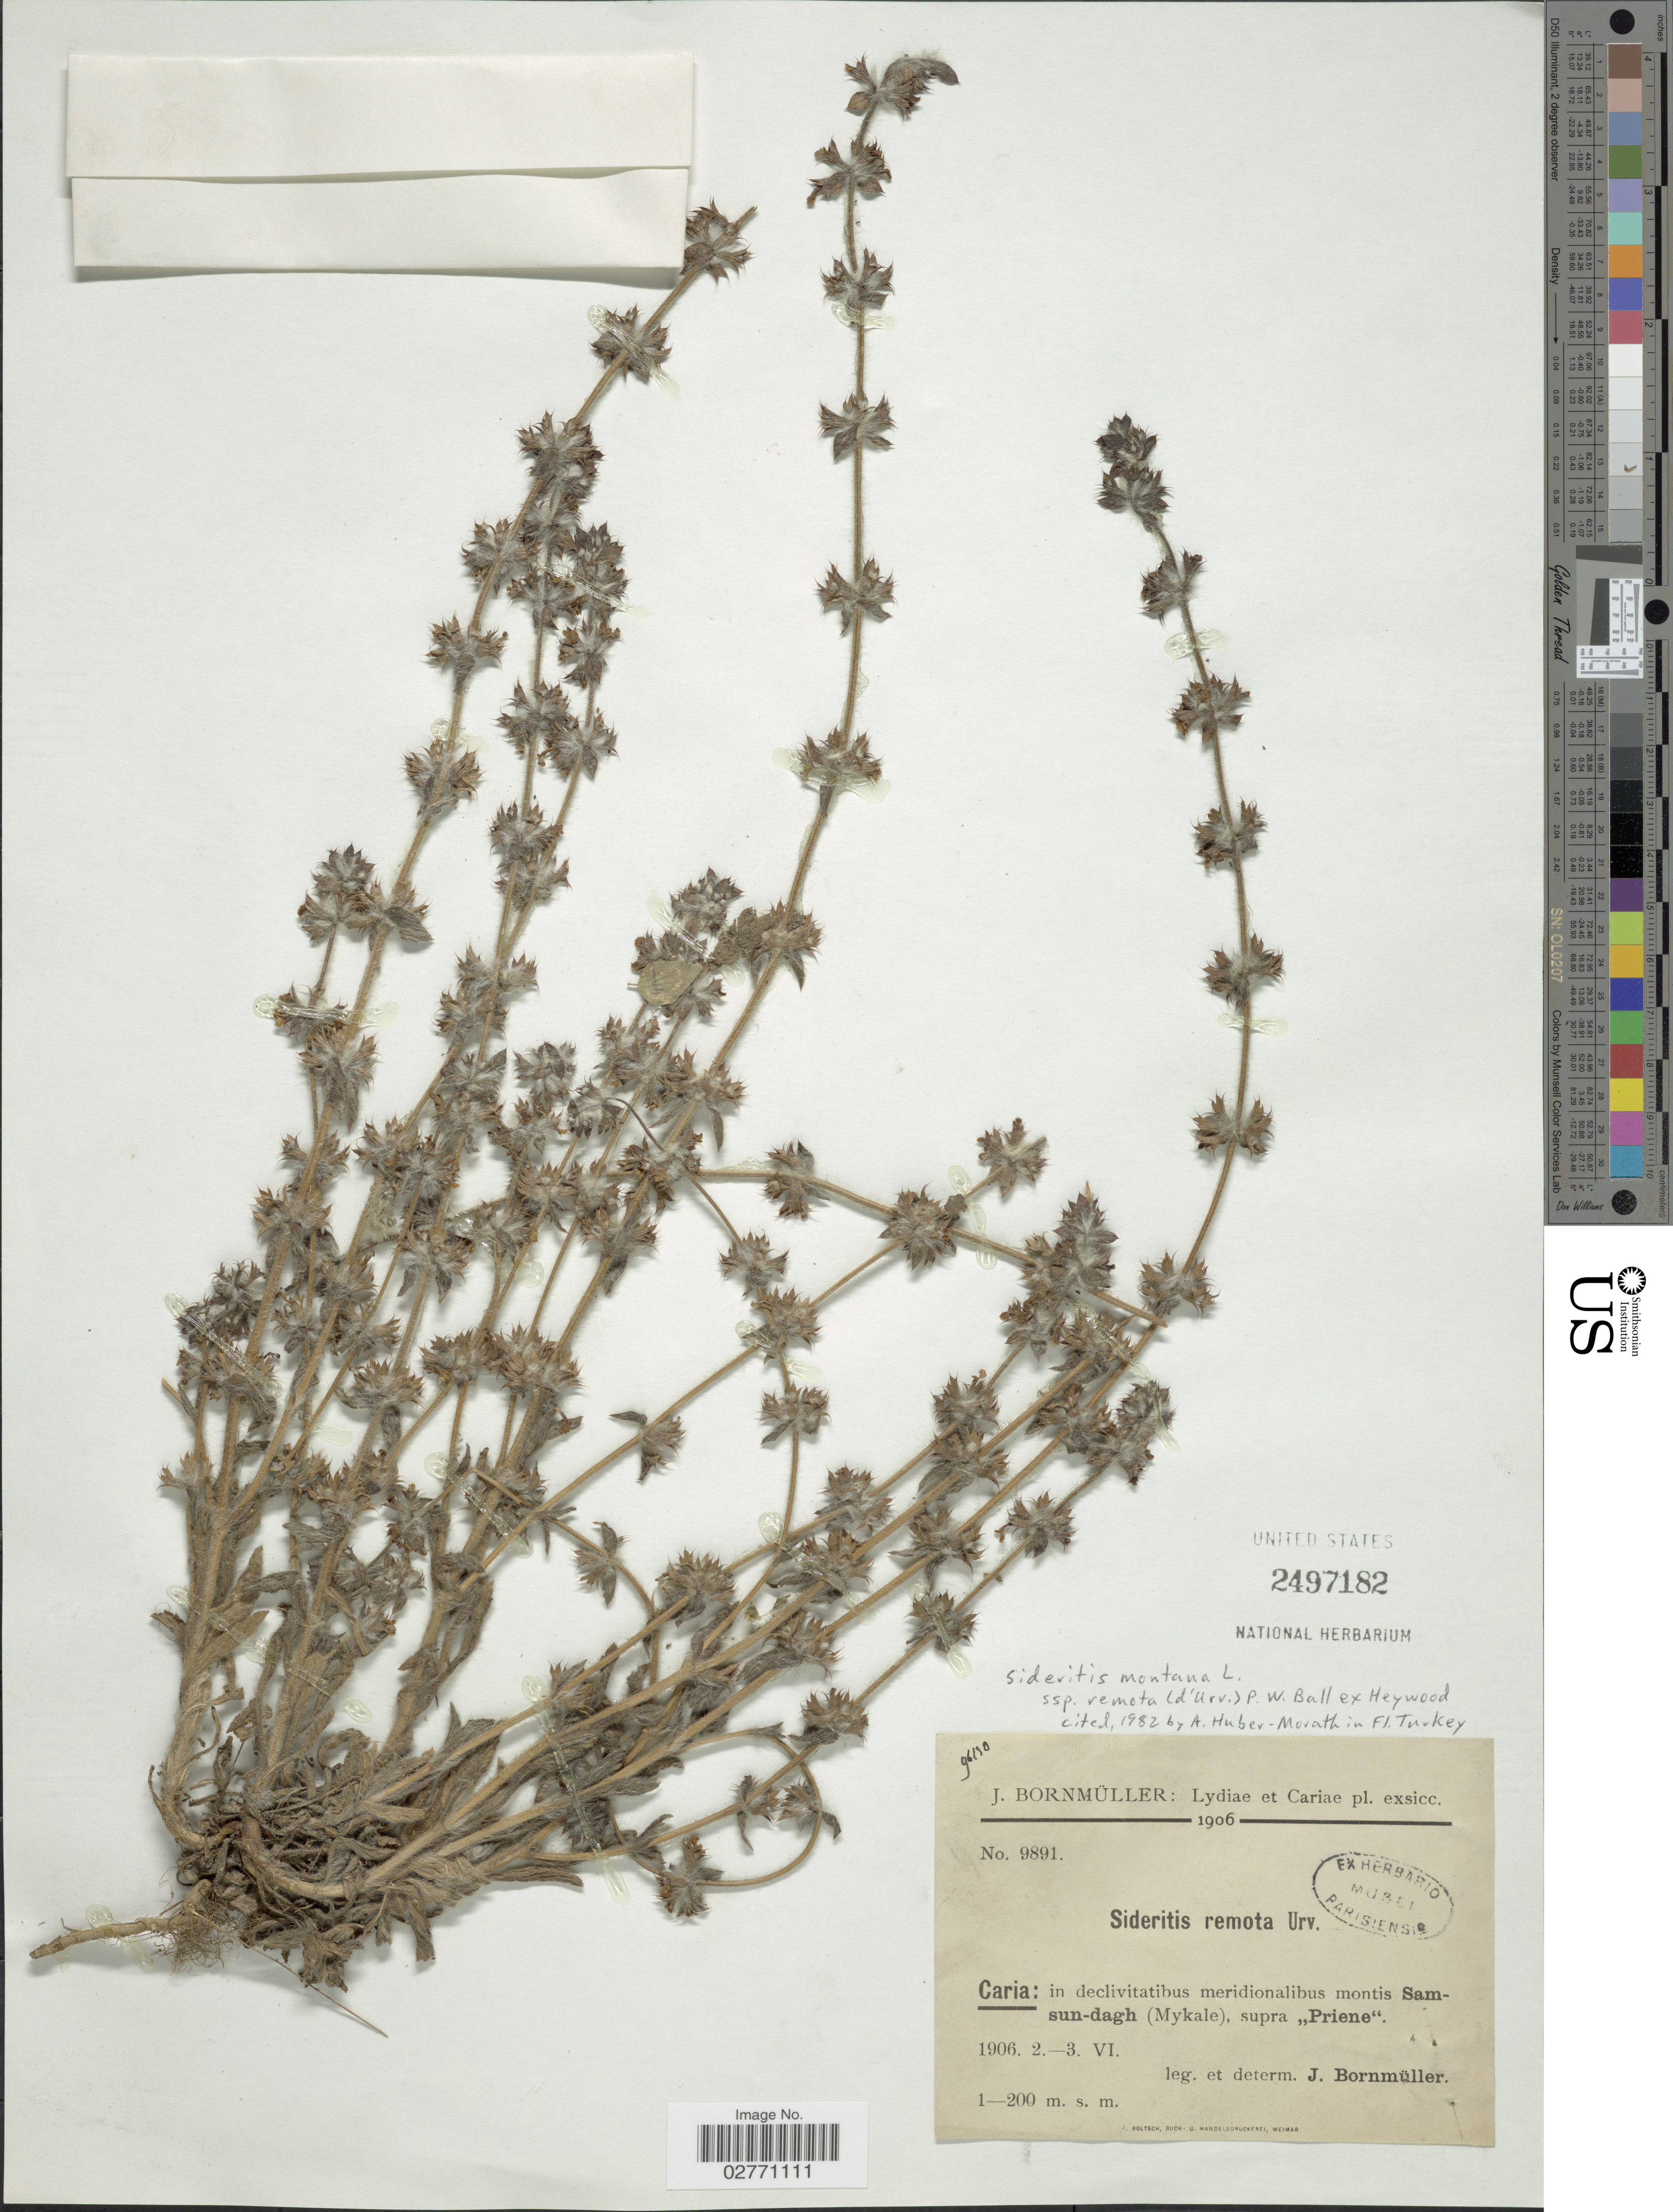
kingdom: Plantae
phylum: Tracheophyta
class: Magnoliopsida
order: Lamiales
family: Lamiaceae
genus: Sideritis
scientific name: Sideritis montana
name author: L.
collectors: J. Bornmüller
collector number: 9891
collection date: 1906-06-02/1906-06-03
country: Turkey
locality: Caria: in declivitatibus meridionalibus montis Sam-sun-dagh (Mykale), supra "Priene".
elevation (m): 100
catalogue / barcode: US 2497182